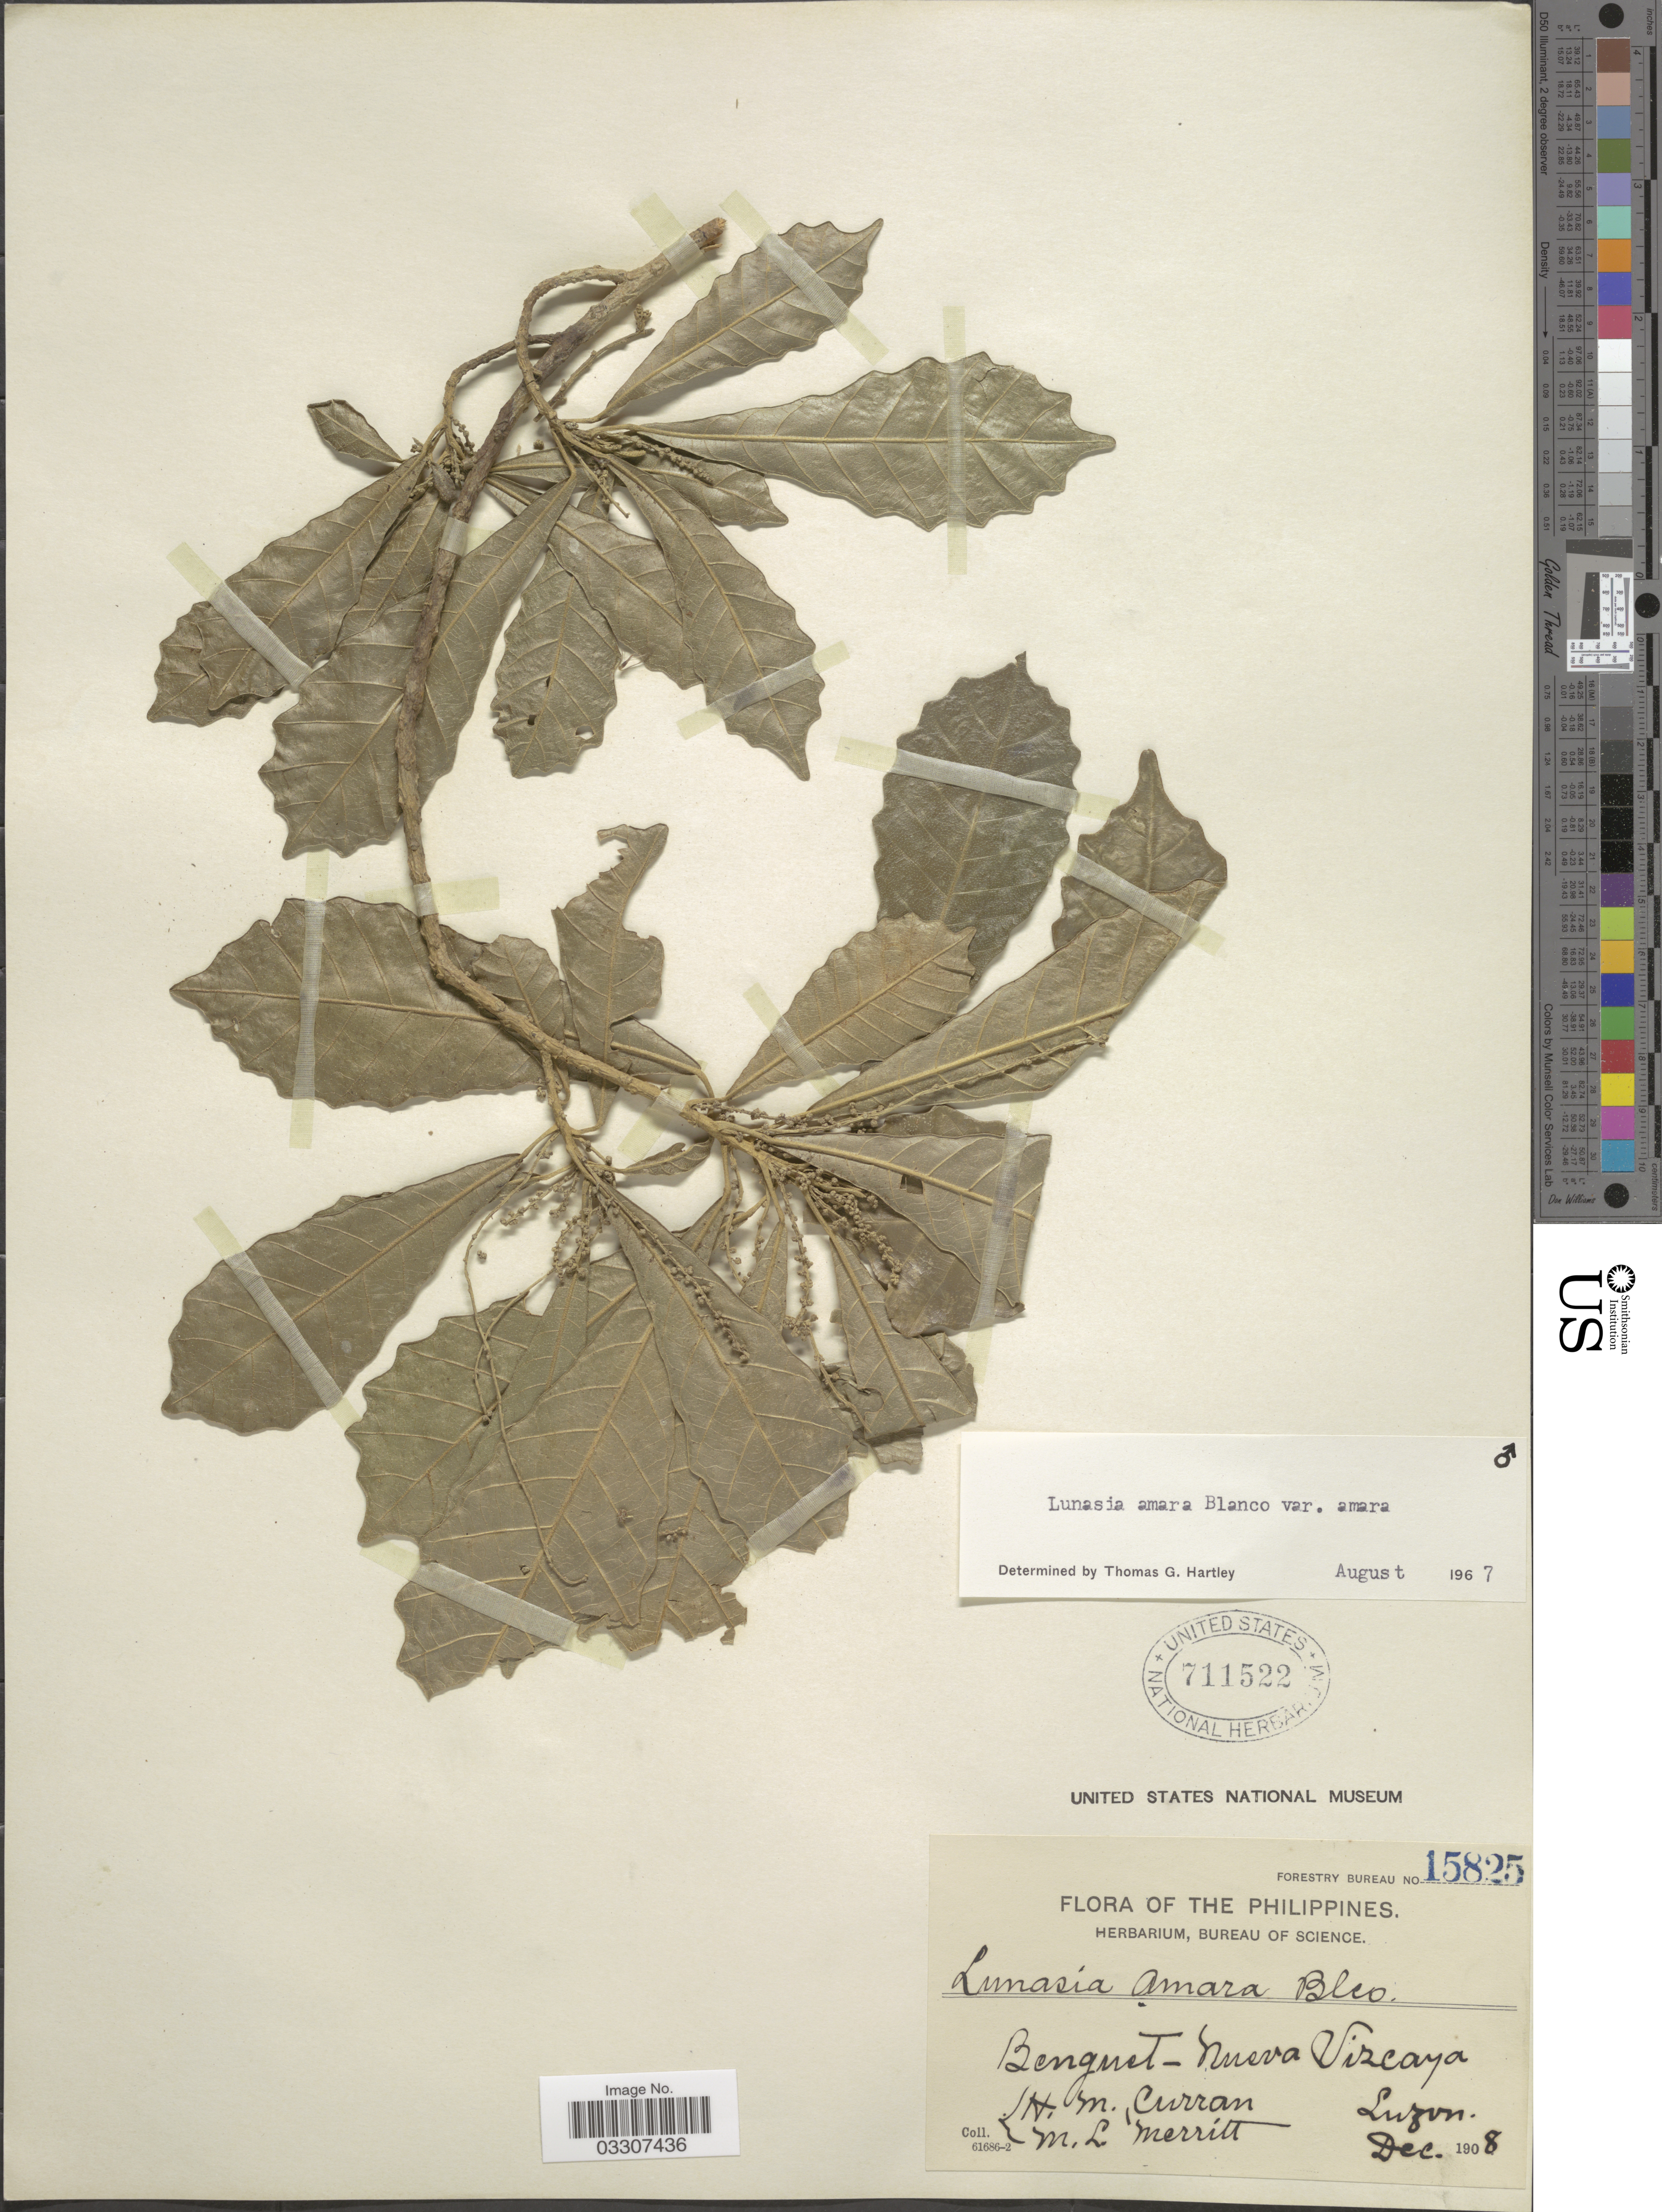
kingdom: Plantae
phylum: Tracheophyta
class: Magnoliopsida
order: Sapindales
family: Rutaceae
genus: Lunasia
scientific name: Lunasia amara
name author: Blanco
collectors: H. M. Curran & M. L. Merritt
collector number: Forestry Bureau 15825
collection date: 1908-12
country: Philippines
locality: Bengnet-Nueva Vizcaya. Luzon.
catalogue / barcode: US 711522